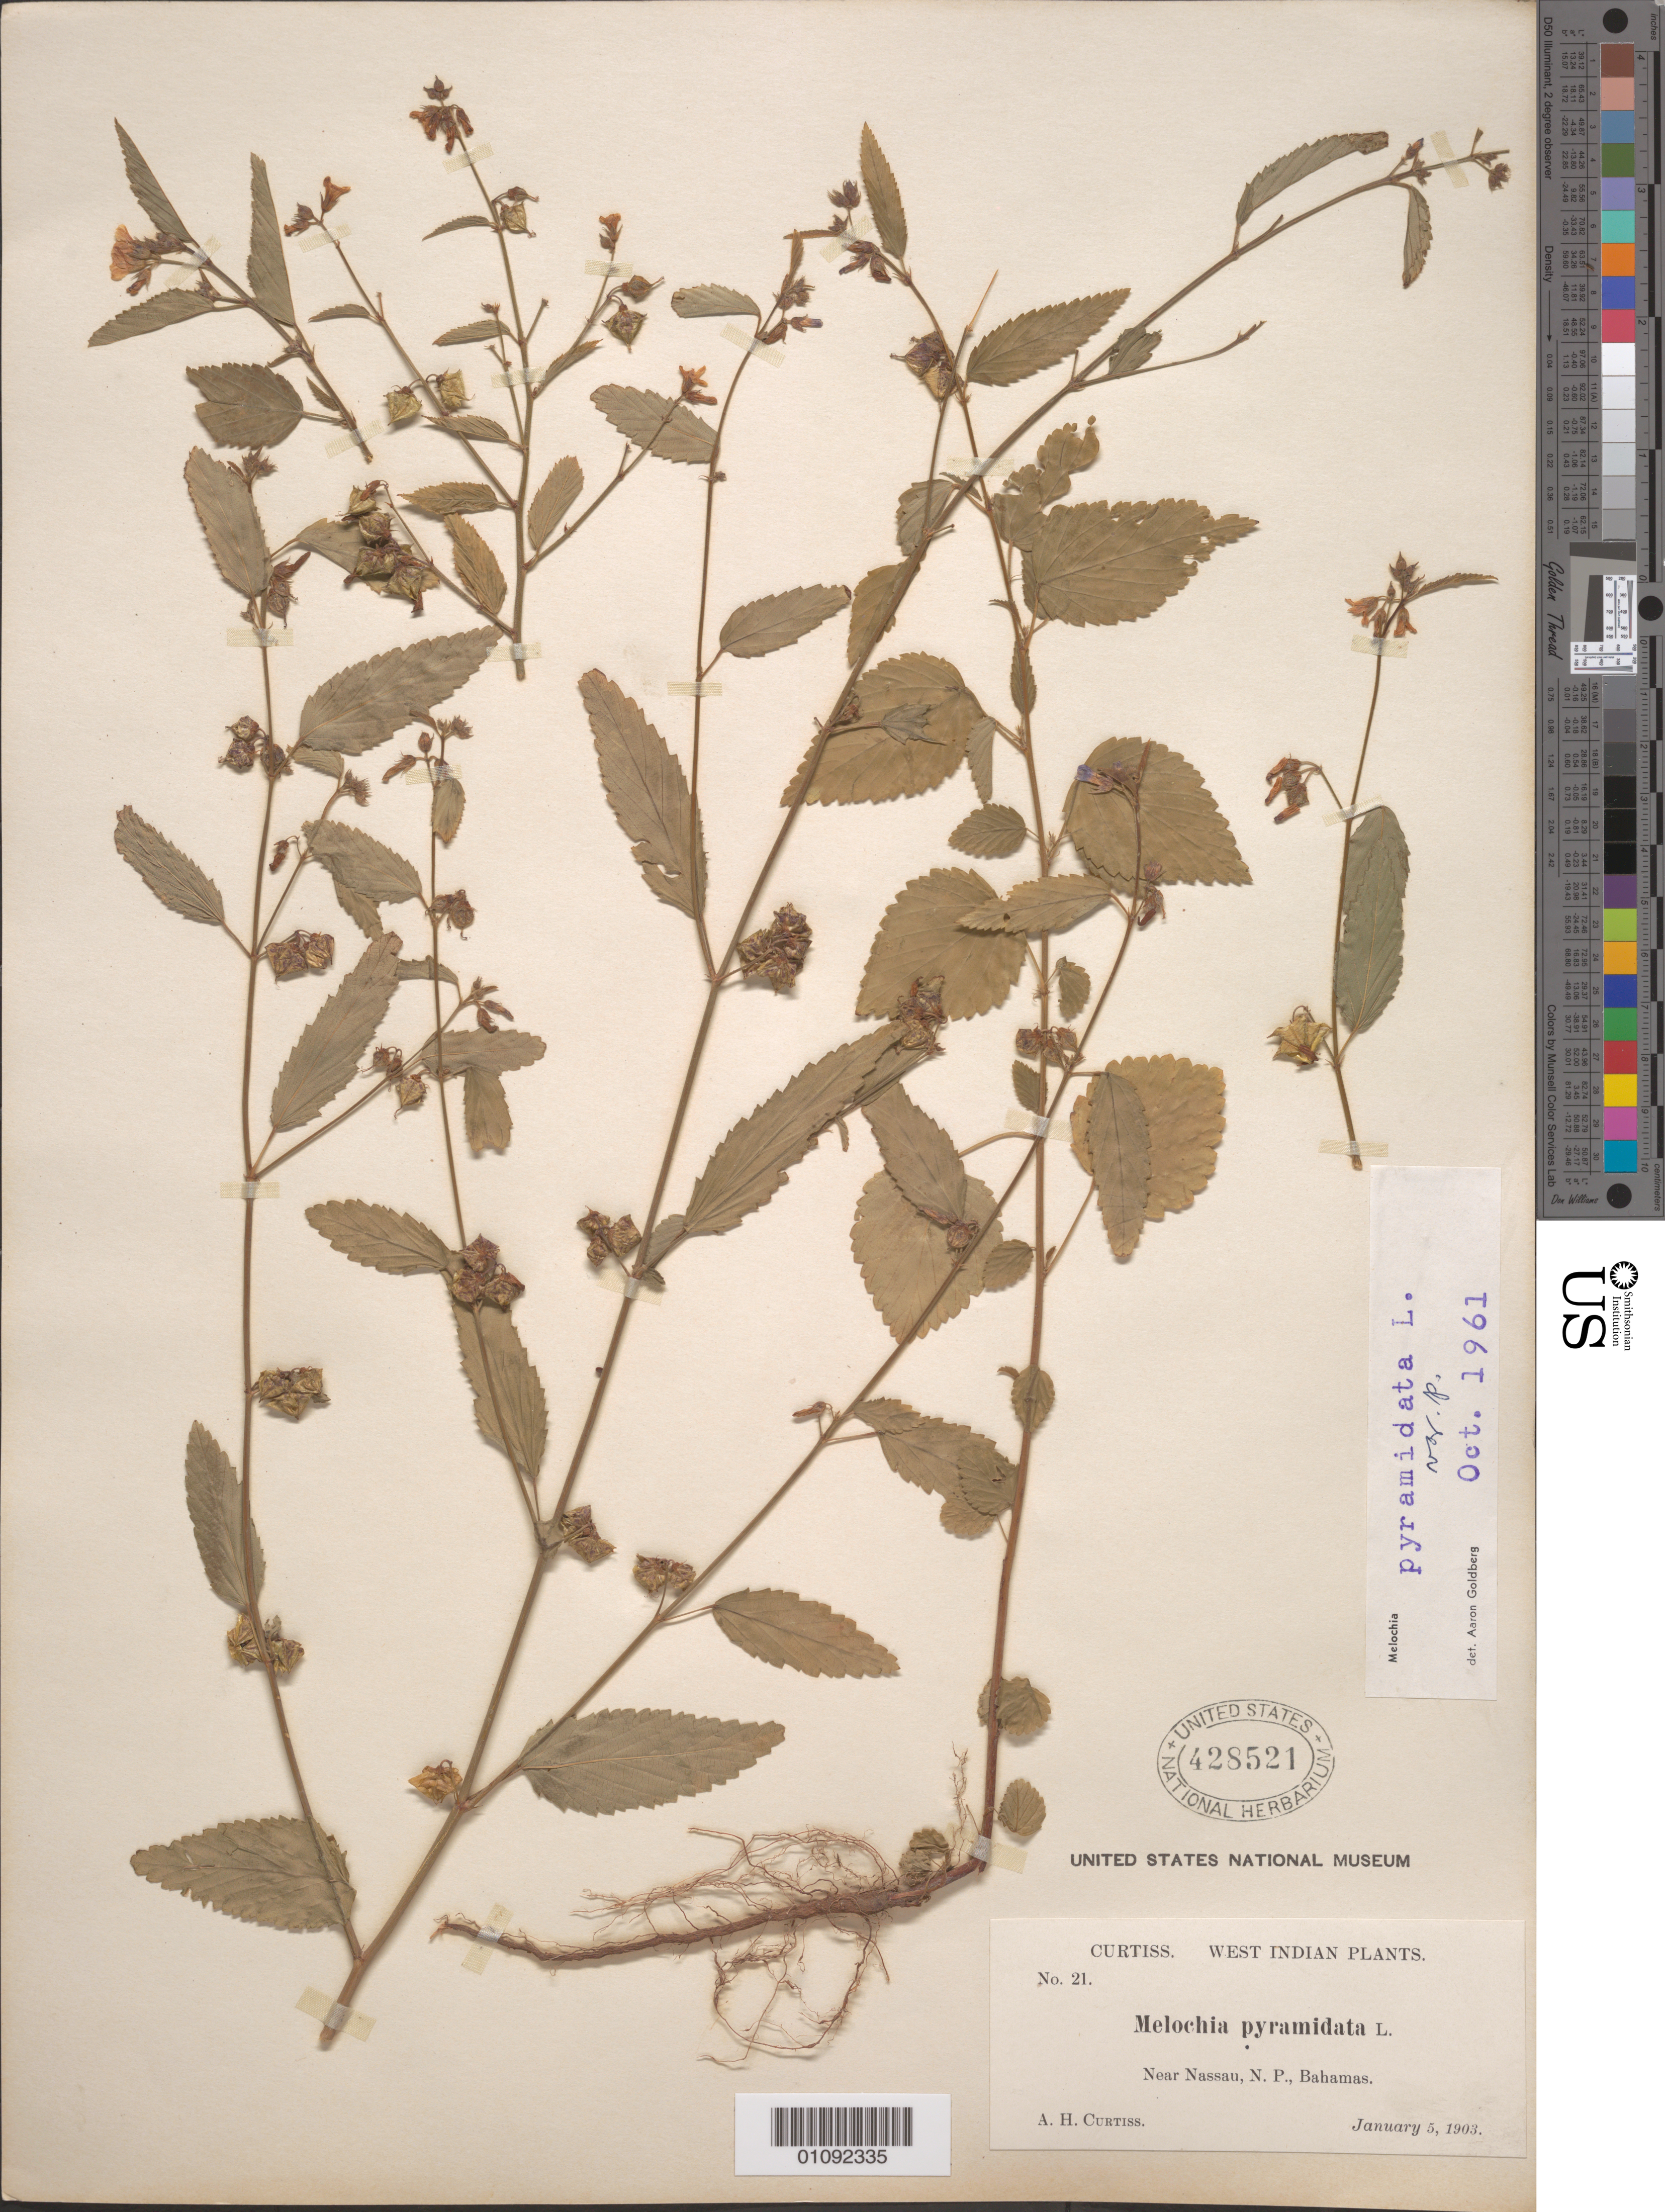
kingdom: Plantae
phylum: Tracheophyta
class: Magnoliopsida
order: Malvales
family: Malvaceae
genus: Melochia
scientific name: Melochia pyramidata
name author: L.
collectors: A. H. Curtiss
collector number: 21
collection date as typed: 05 Jan 1903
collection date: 1903-01-05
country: Bahamas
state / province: New Providence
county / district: Nassau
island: New Providence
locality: Near Nassau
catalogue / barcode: US 428521